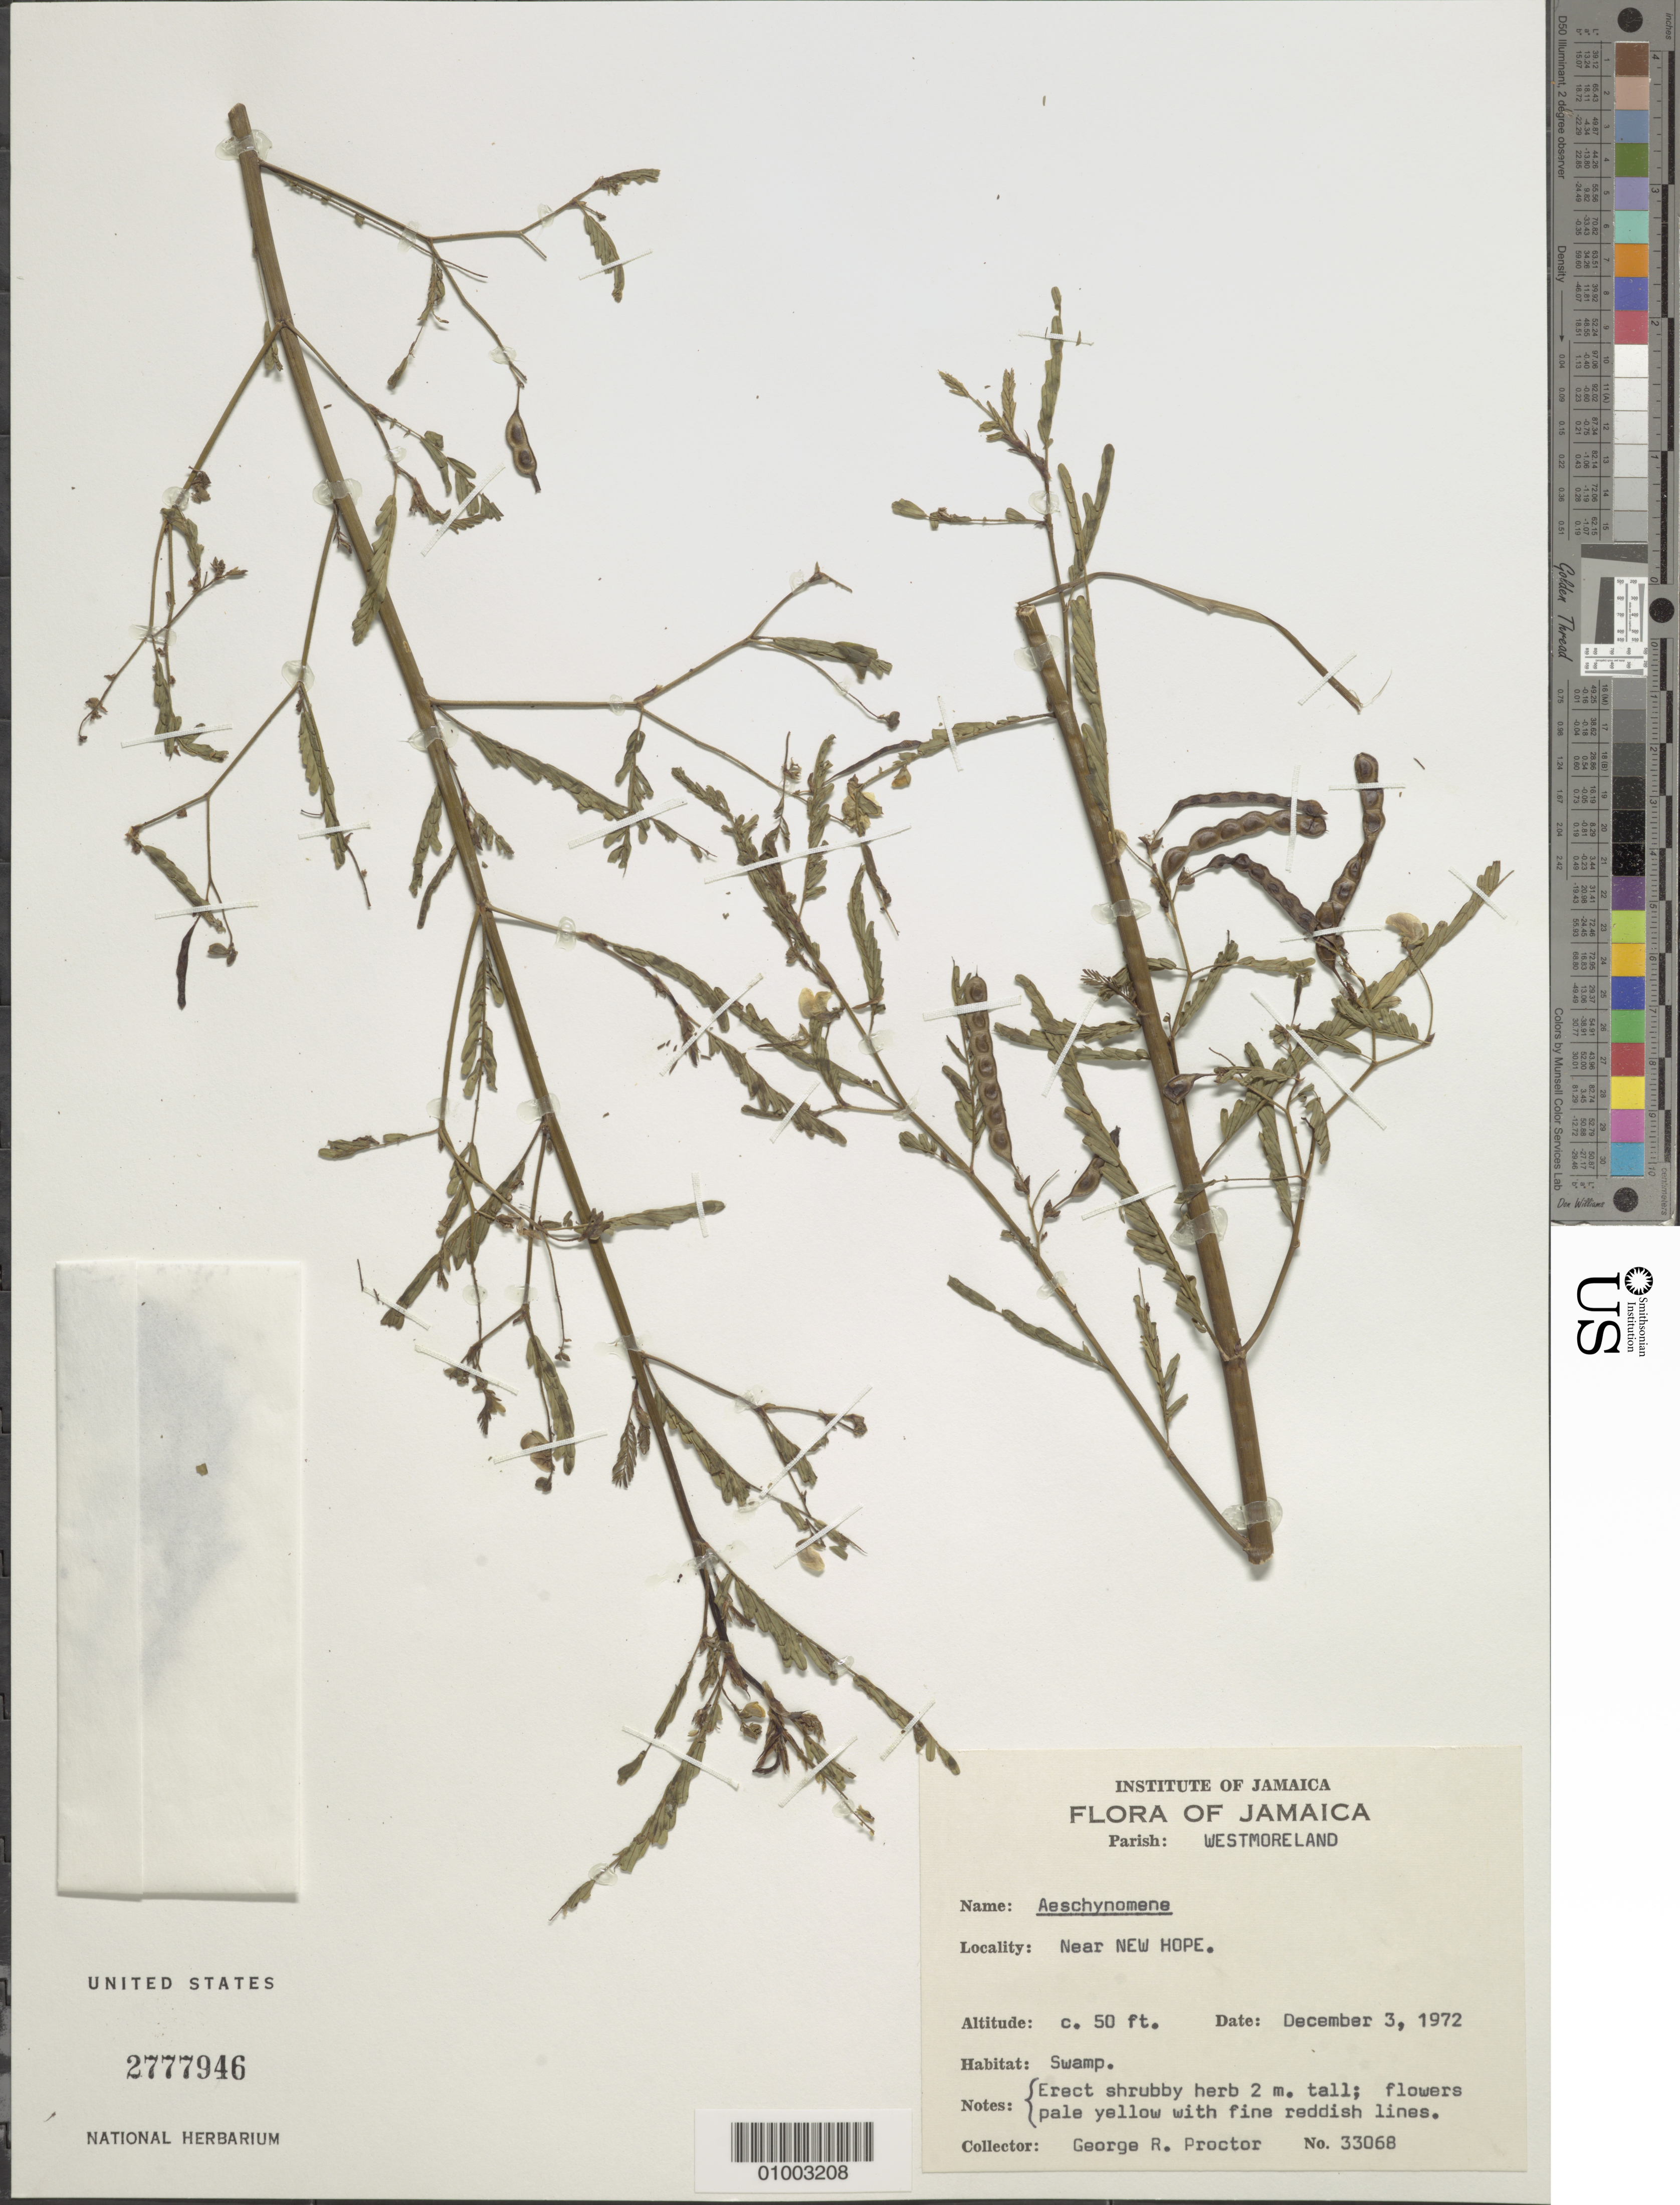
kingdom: Plantae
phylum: Tracheophyta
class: Magnoliopsida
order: Fabales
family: Fabaceae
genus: Aeschynomene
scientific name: Aeschynomene sensitiva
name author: Sw.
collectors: G. R. Proctor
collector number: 33068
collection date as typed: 03 Dec 1972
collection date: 1972-12-03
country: Jamaica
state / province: Westmoreland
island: Jamaica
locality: Near New Hope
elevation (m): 15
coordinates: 0 N, 0 E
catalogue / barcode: US 2777946